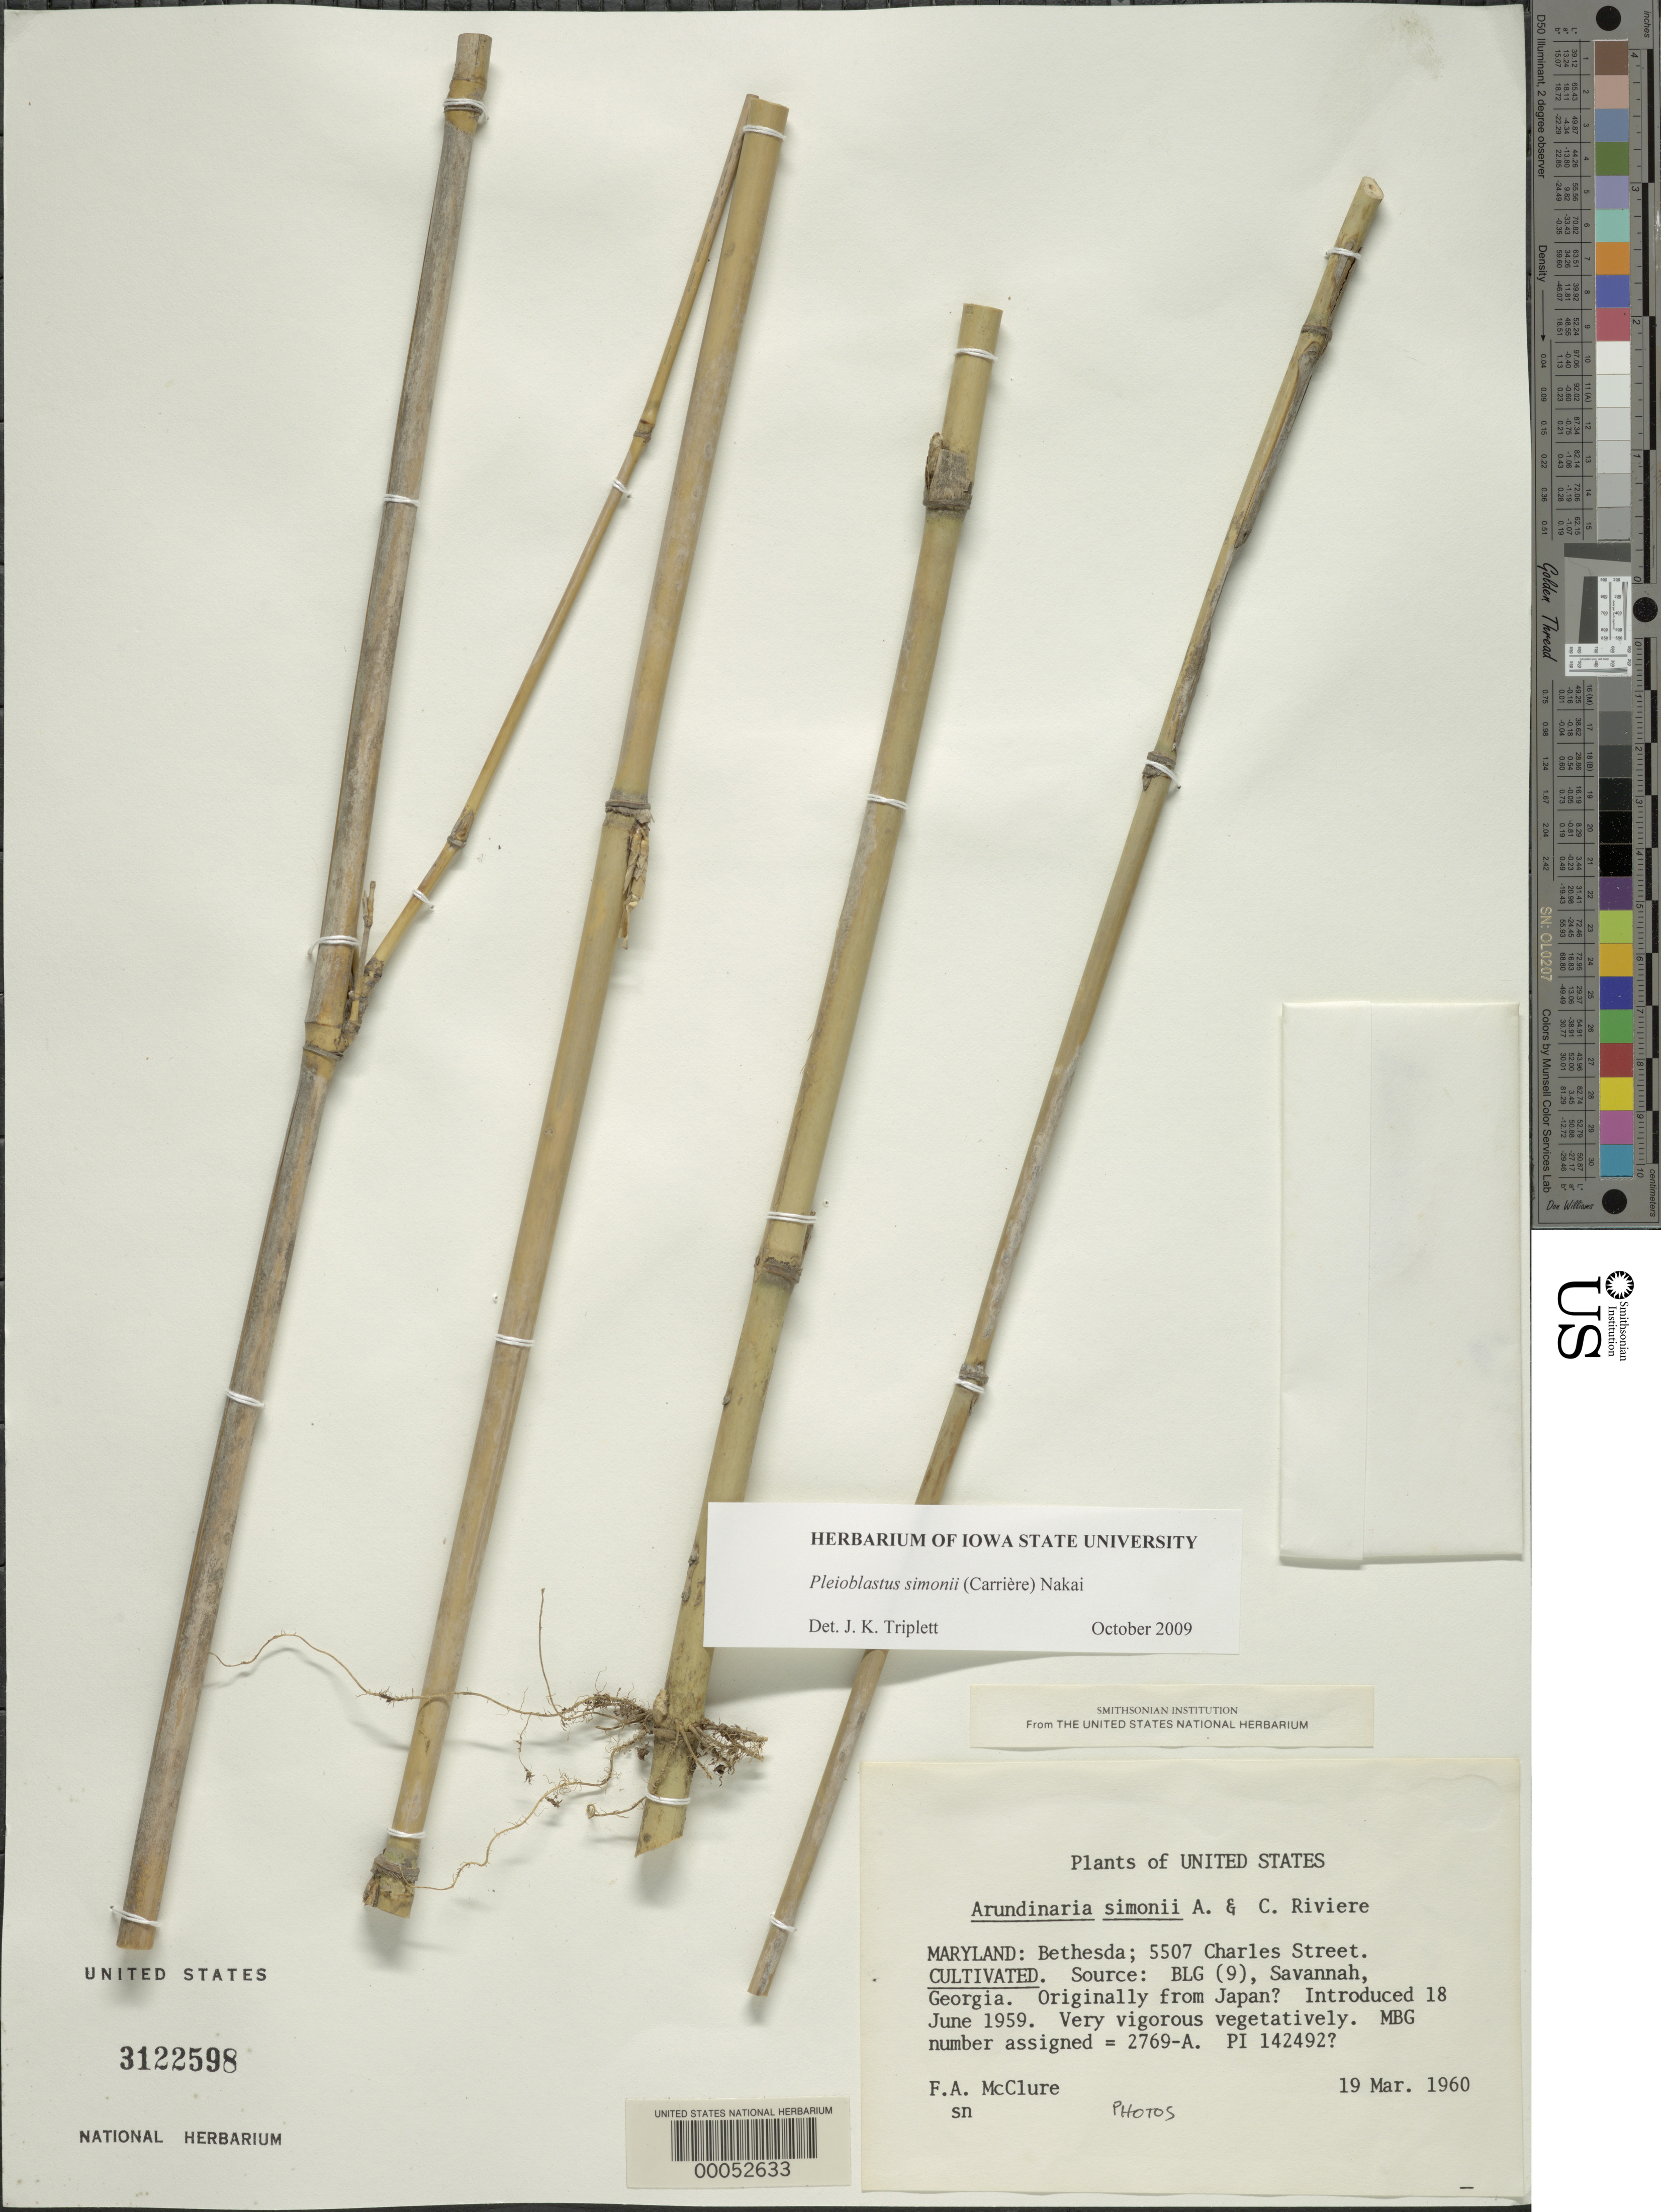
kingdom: Plantae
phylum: Tracheophyta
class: Liliopsida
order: Poales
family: Poaceae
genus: Pleioblastus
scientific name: Pleioblastus simonii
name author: (Carrière) Nakai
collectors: F. A. McClure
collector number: MBG-2769-A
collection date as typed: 19 Mar 1960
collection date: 1960-03-19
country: United States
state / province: Maryland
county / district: Montgomery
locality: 5507 Charles Street, Bethesda (McClure's Garden)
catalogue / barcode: US 3122598